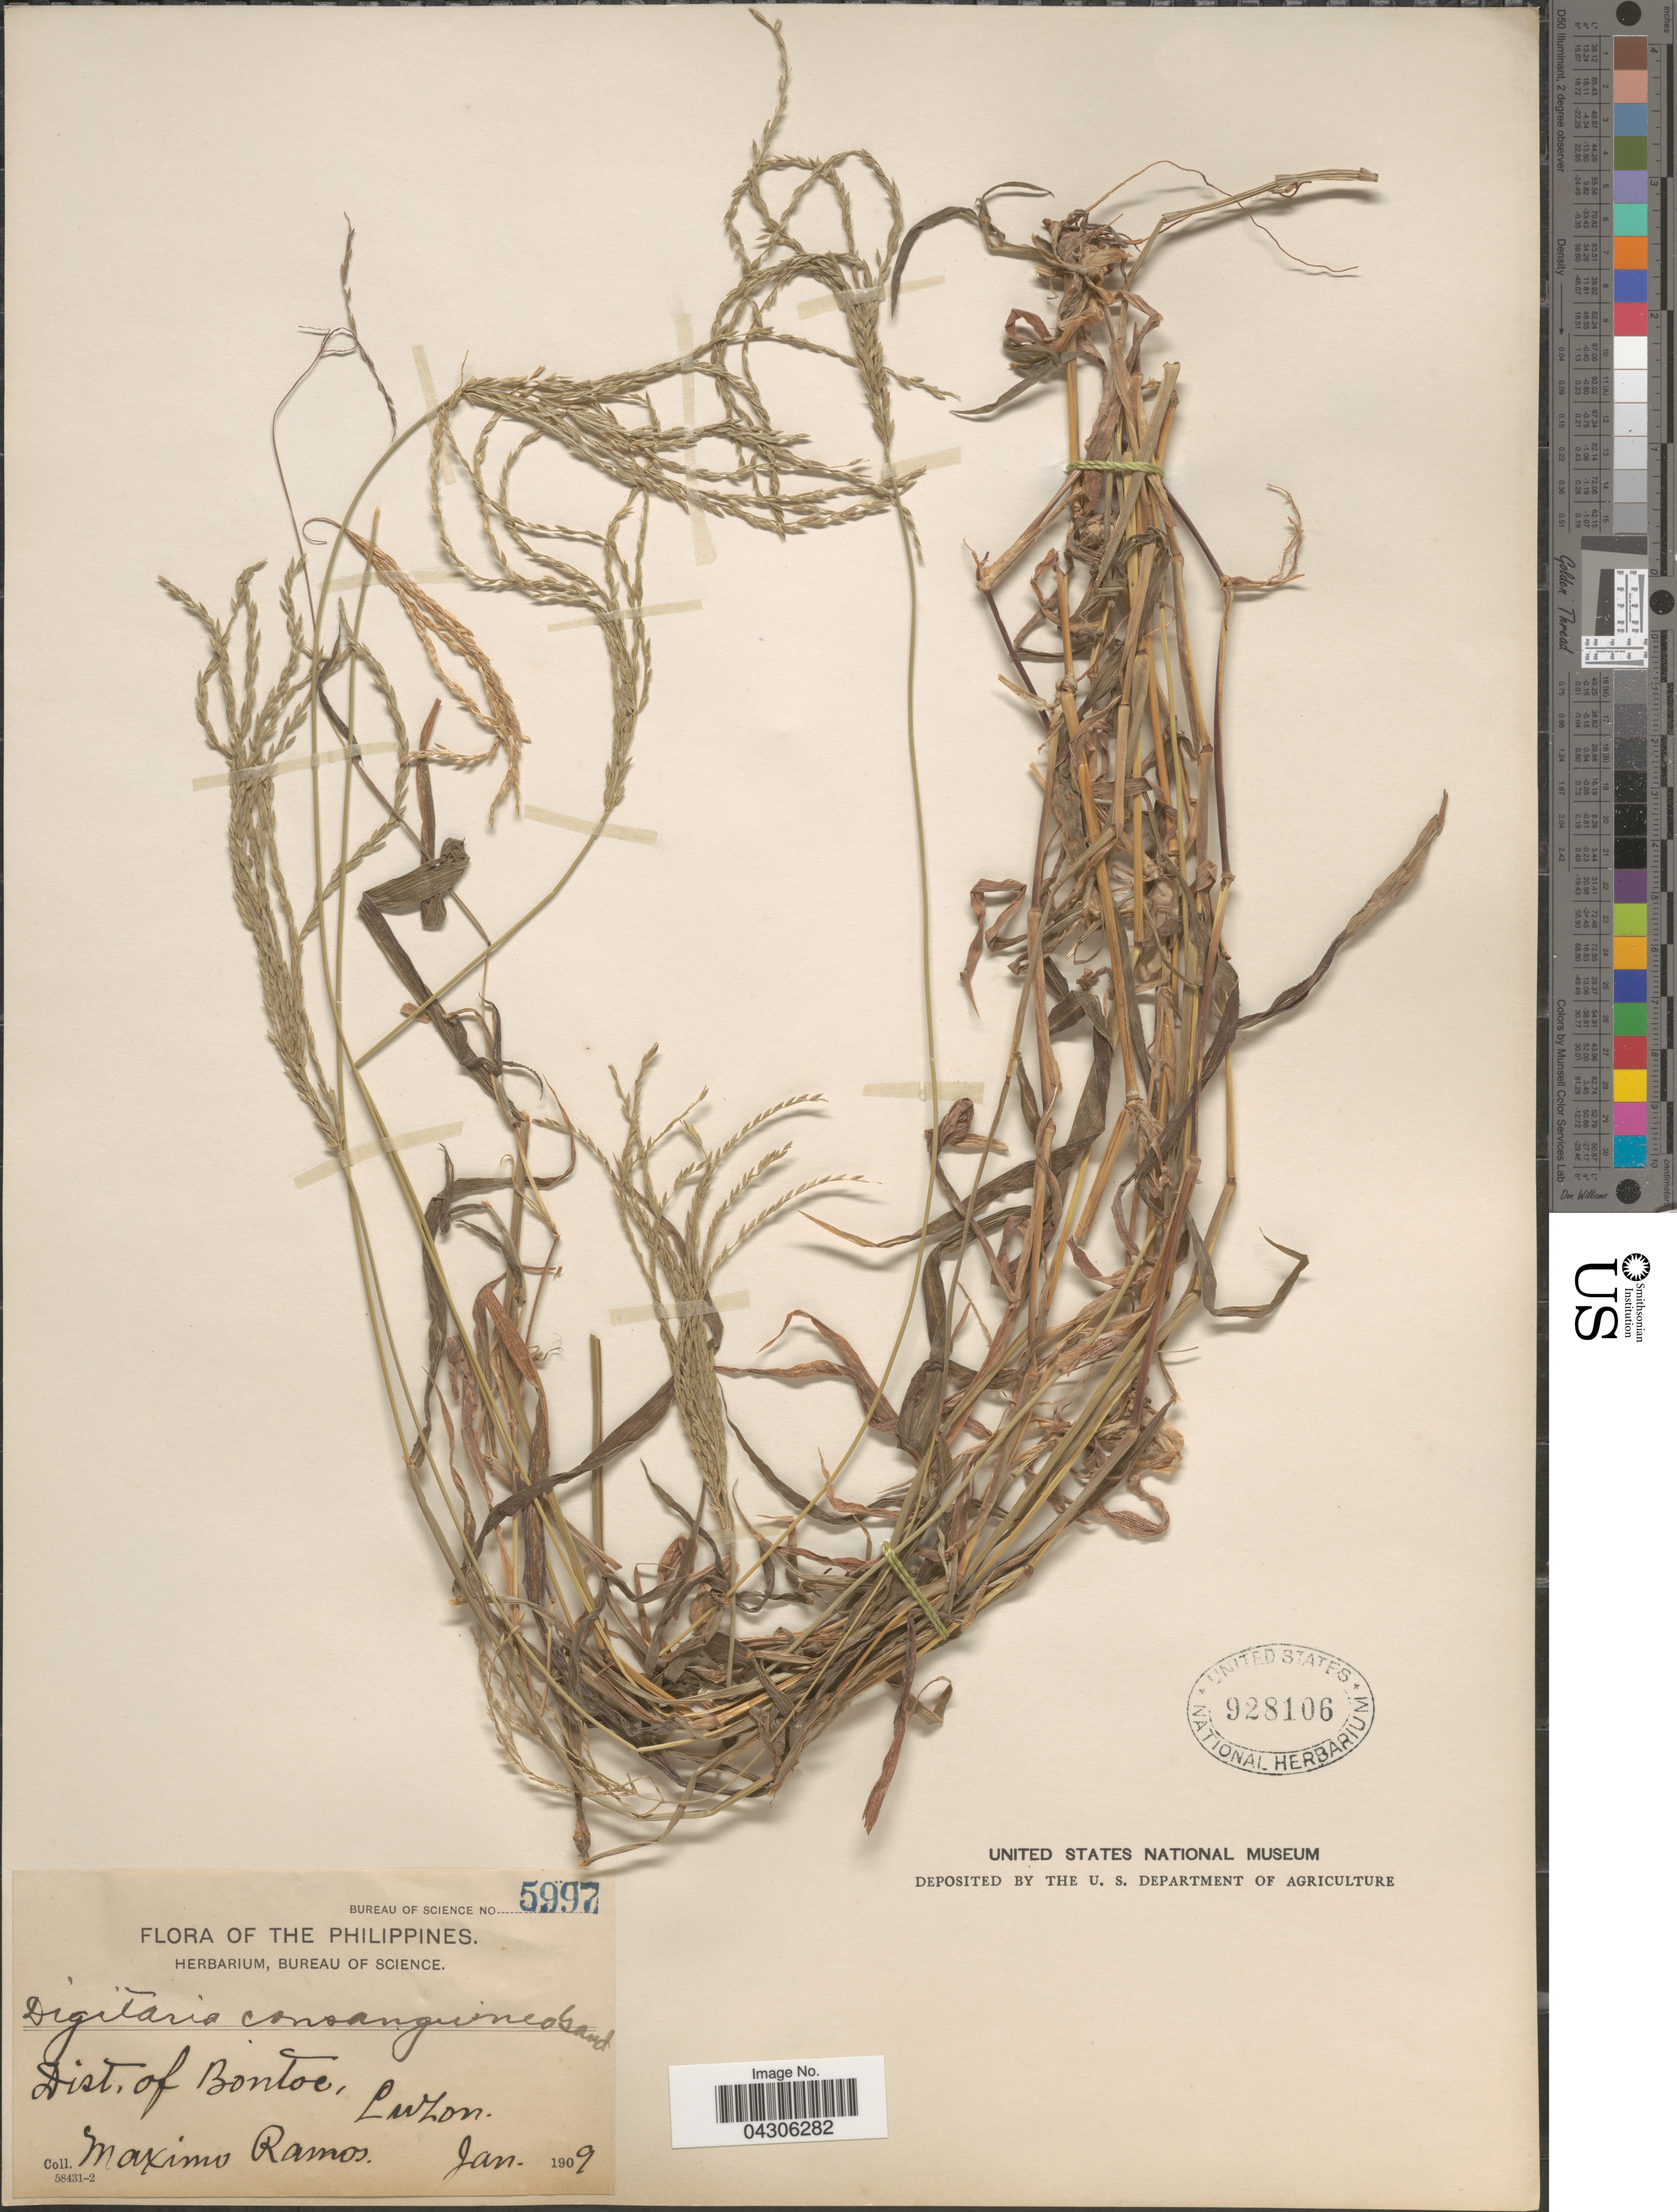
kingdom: Plantae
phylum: Tracheophyta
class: Liliopsida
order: Poales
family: Poaceae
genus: Digitaria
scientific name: Digitaria setigera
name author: Roth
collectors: M. Ramos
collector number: Bureau of Science 5997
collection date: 1909-01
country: Philippines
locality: Dist. of Bontoc, Luzon.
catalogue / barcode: US 928106